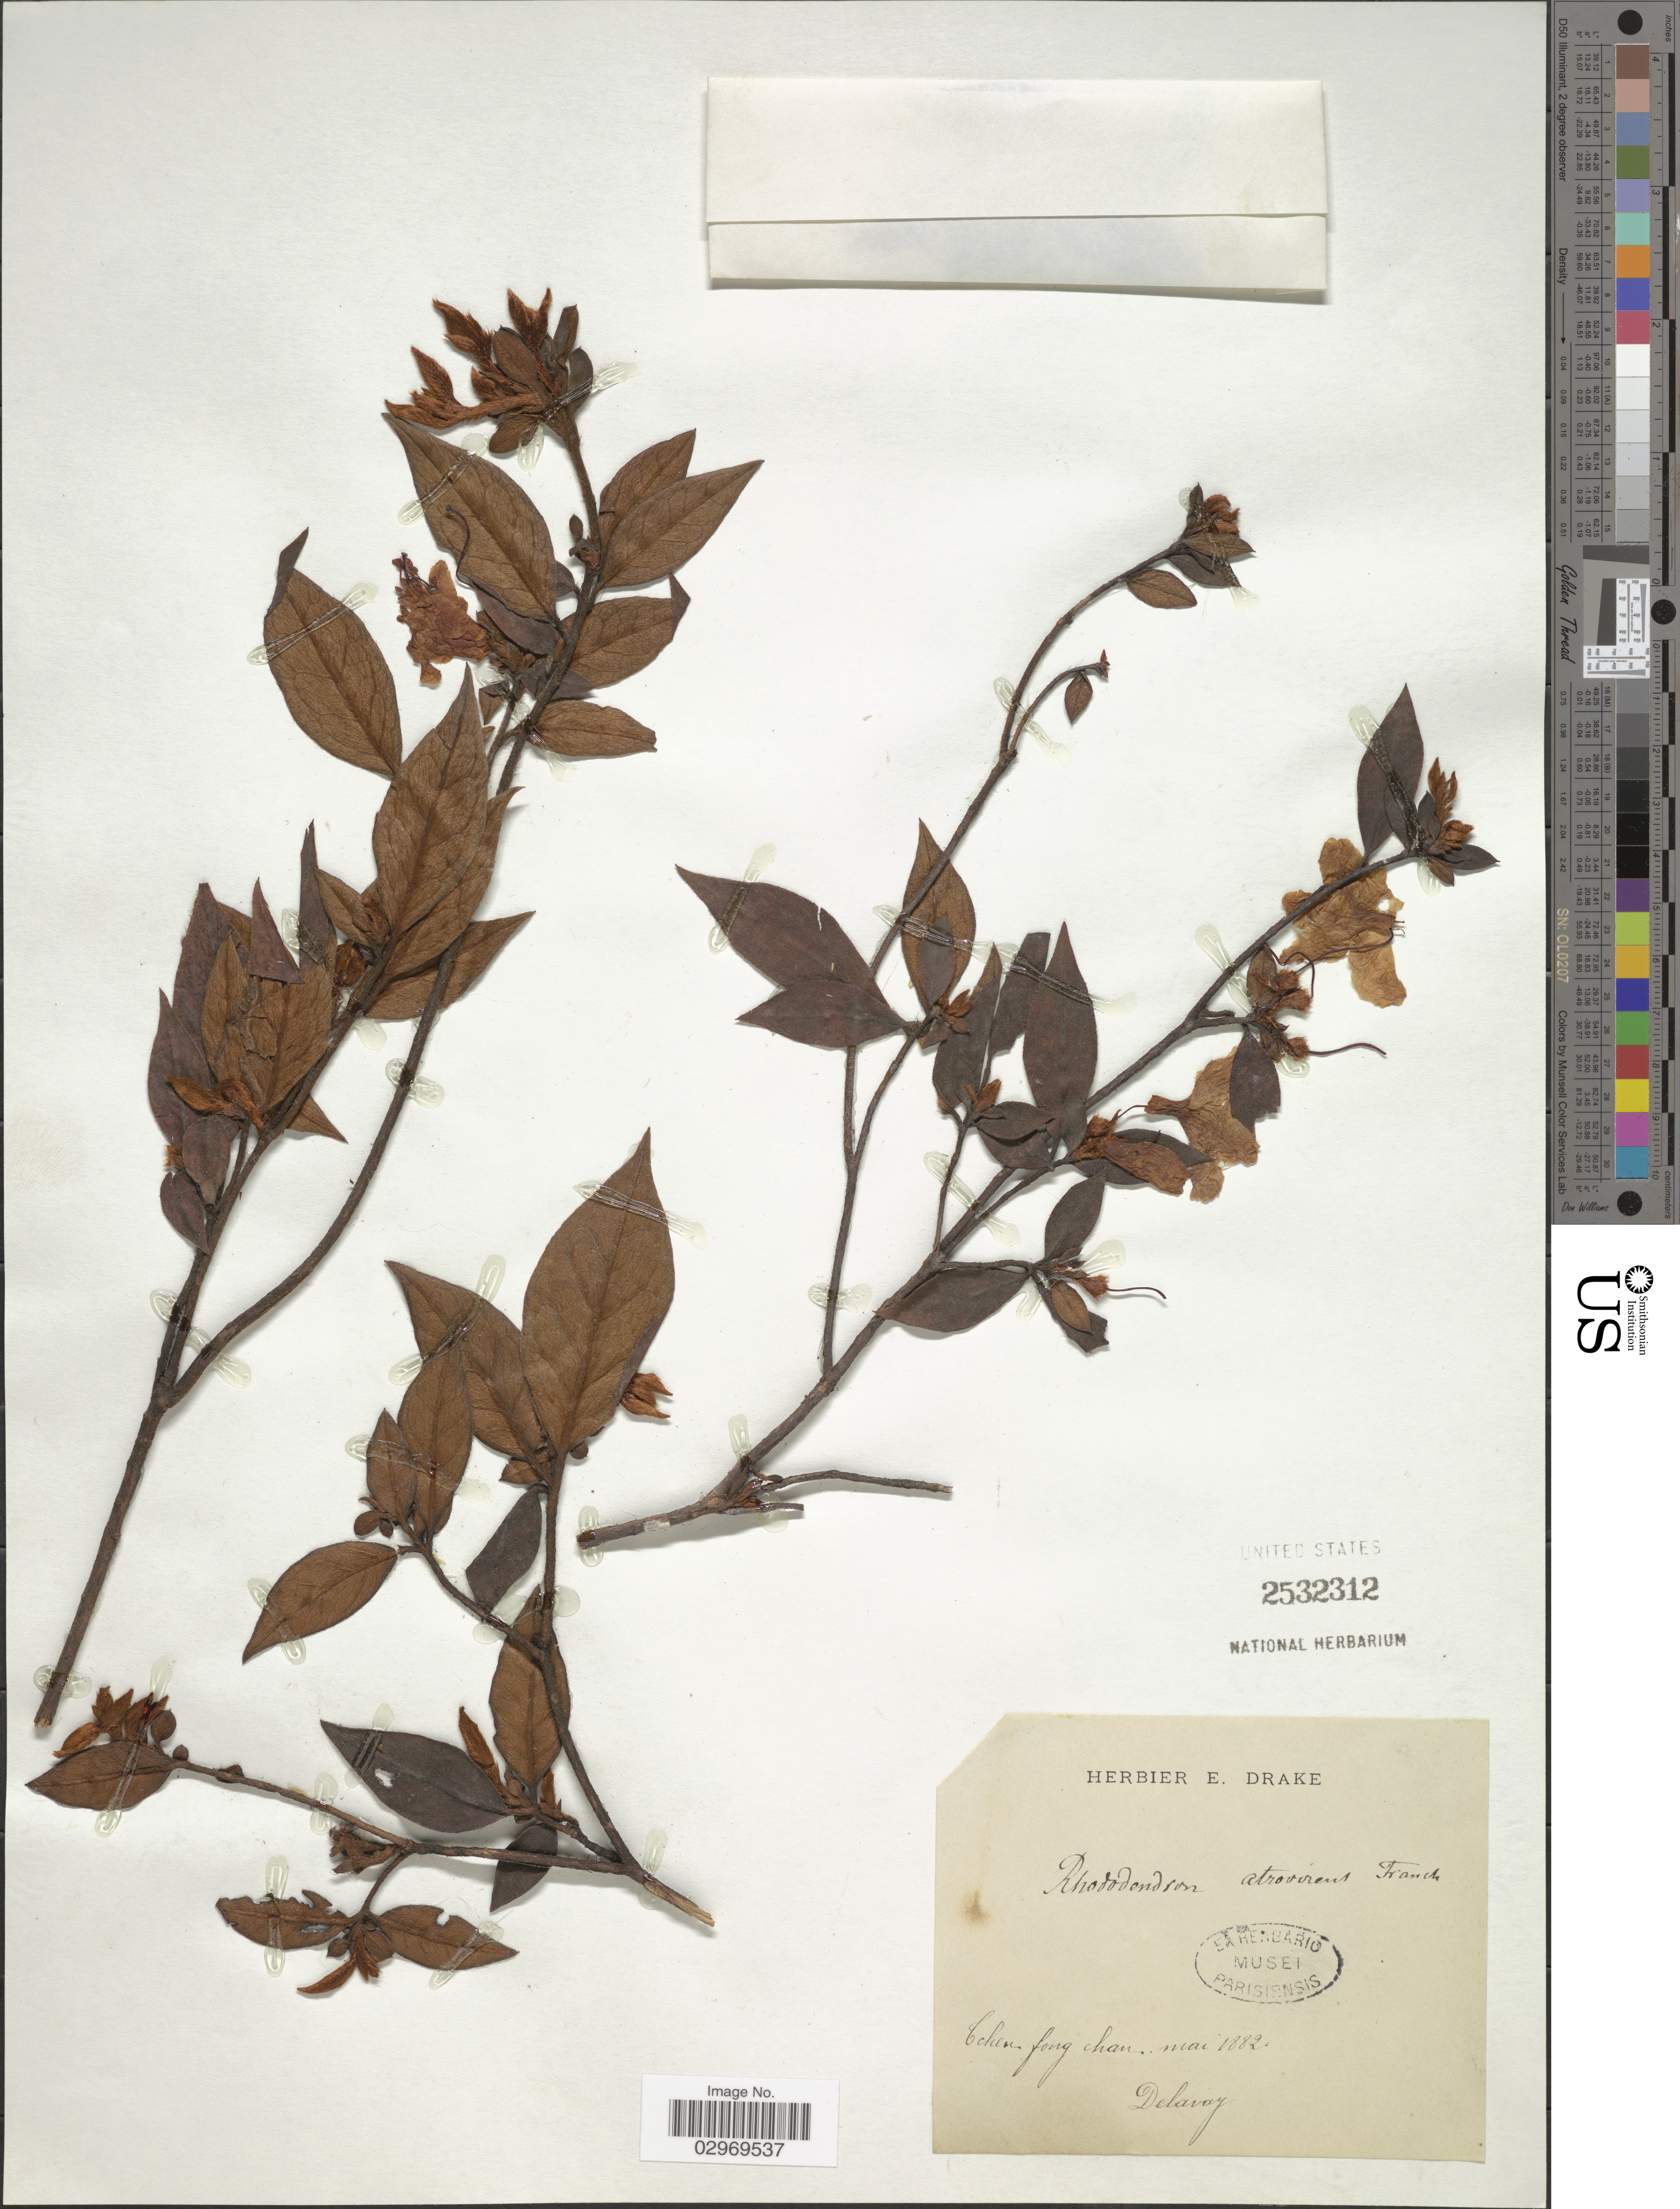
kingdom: Plantae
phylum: Tracheophyta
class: Magnoliopsida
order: Ericales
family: Ericaceae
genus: Rhododendron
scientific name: Rhododendron atrovirens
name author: Franch.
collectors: Delavay, --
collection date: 1882-05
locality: Chen fong chan.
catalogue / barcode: US 2532312